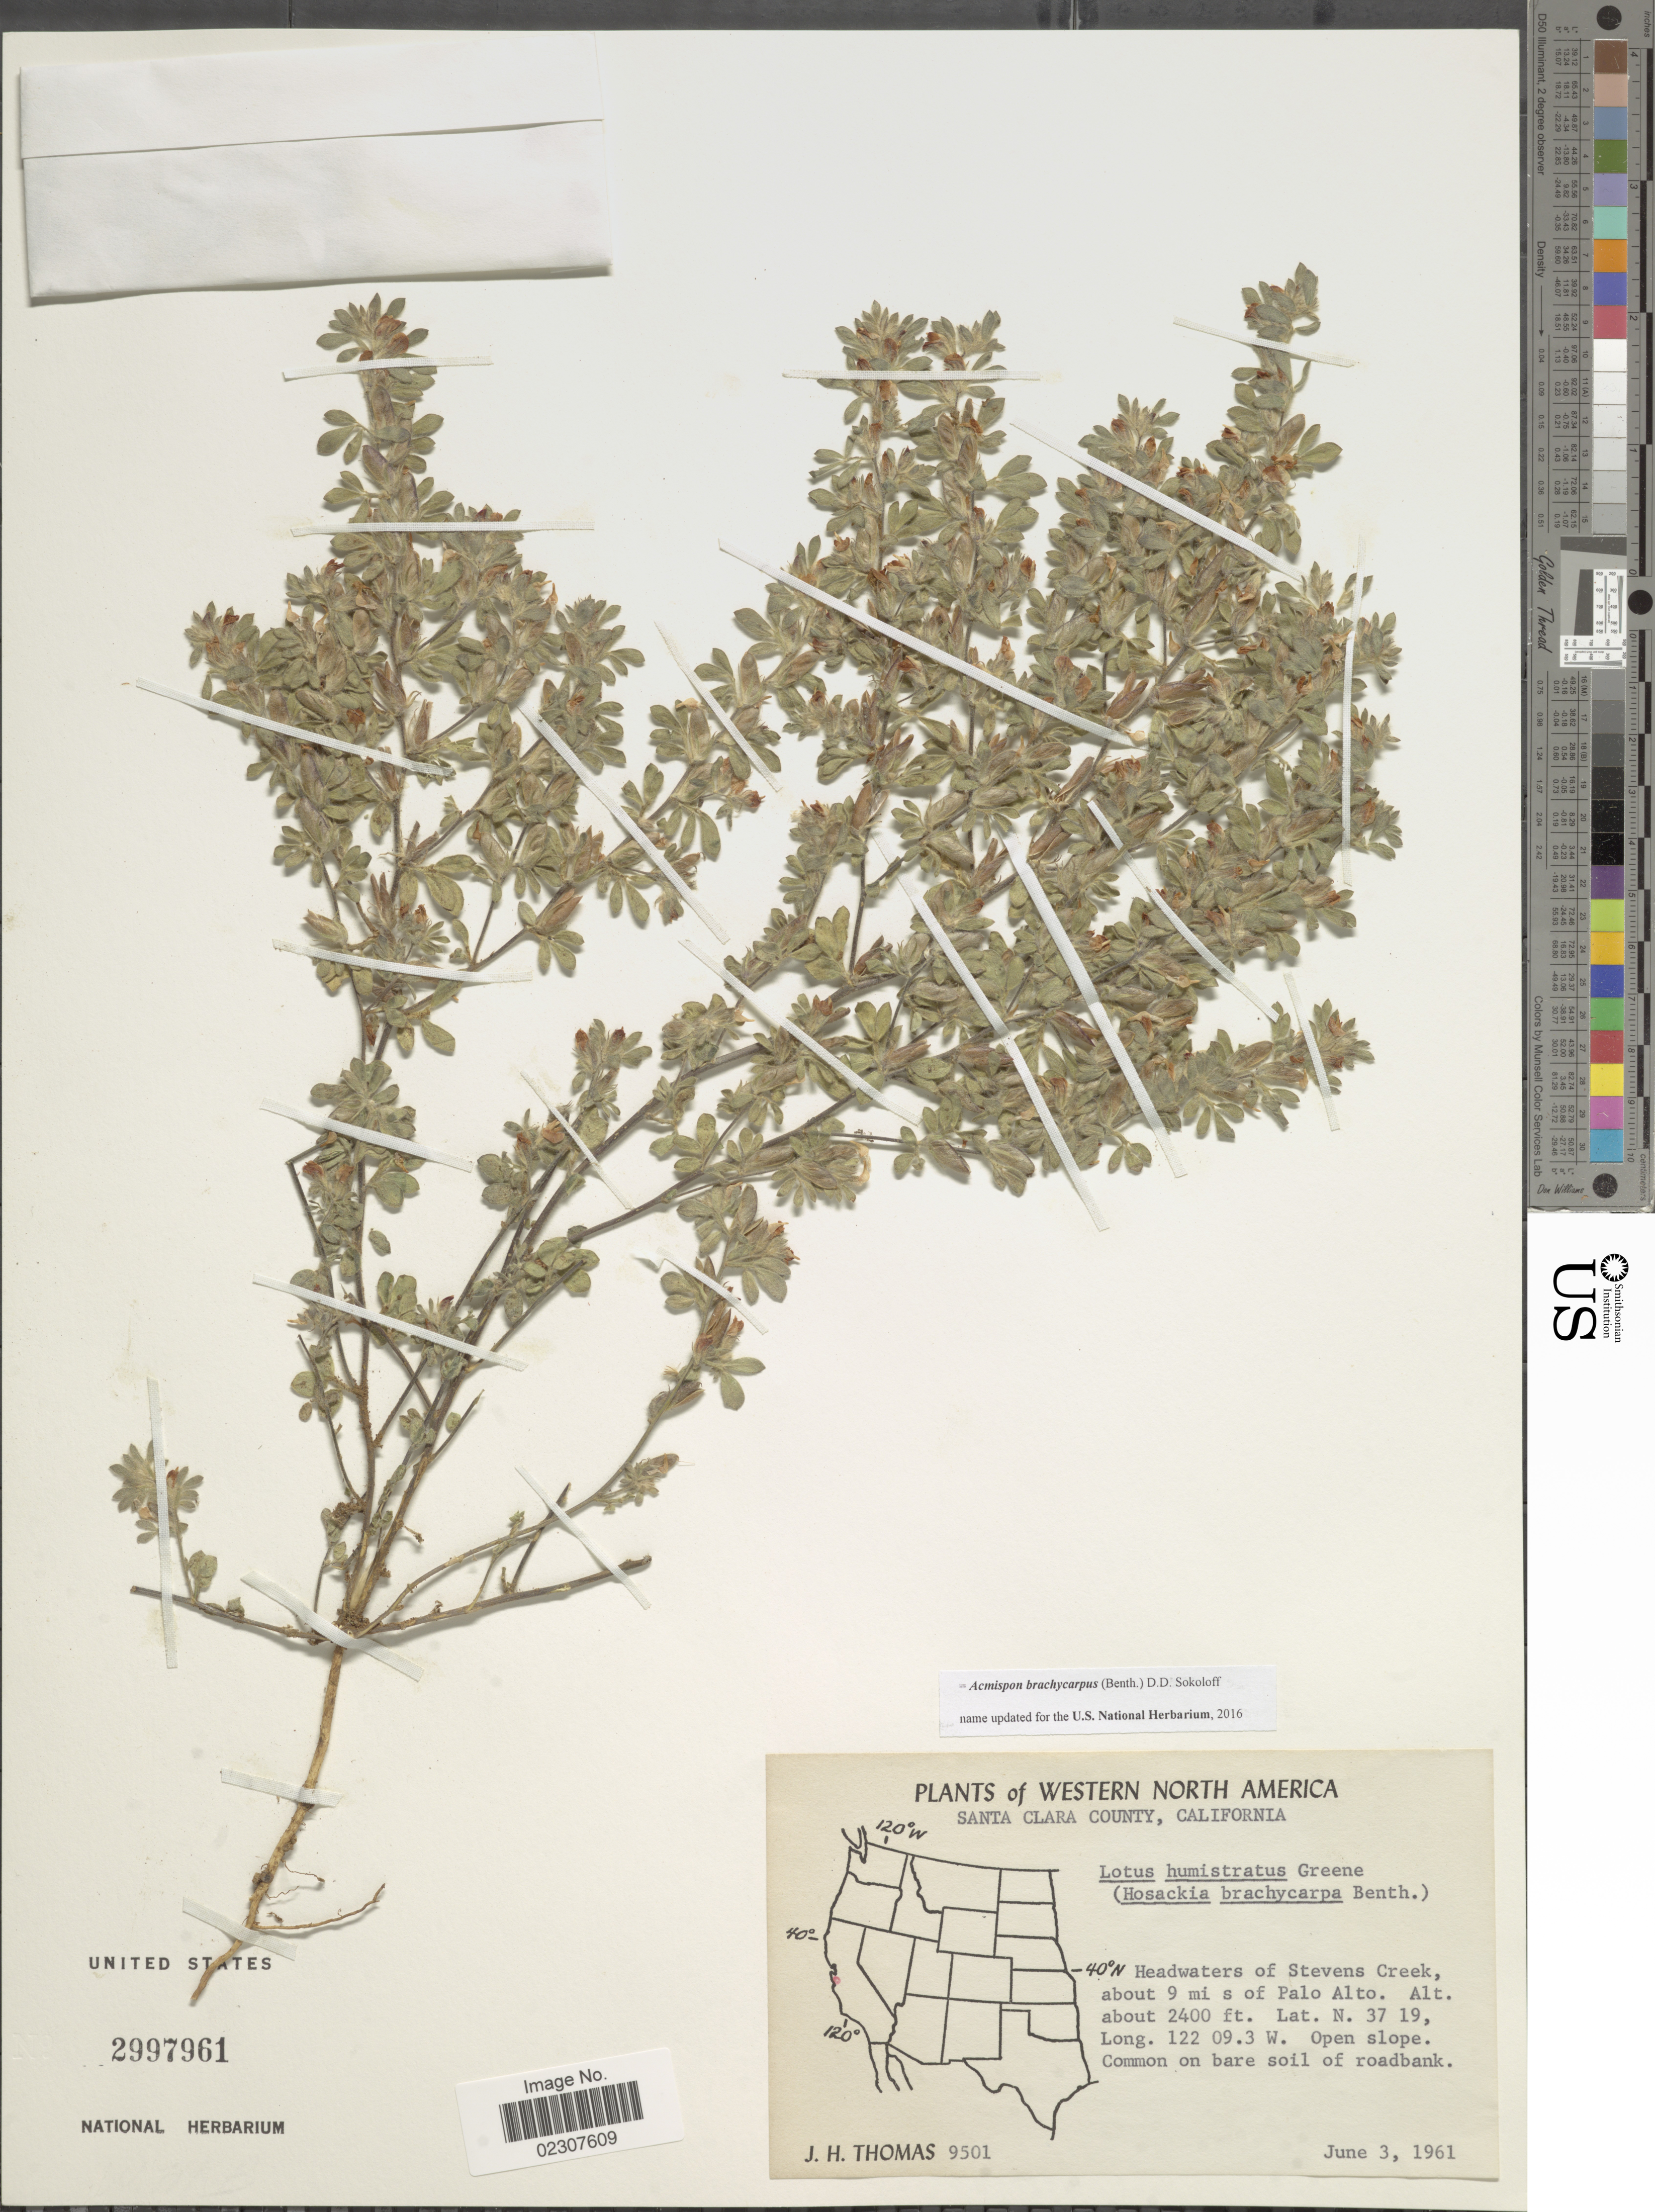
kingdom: Plantae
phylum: Tracheophyta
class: Magnoliopsida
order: Fabales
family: Fabaceae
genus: Acmispon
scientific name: Acmispon brachycarpus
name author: (Benth.) D.D. Sokoloff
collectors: J. H. Thomas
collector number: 9501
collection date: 1961-06-03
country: United States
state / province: California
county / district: Santa Clara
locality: Western North America, Santa Clara County, Headwaters of Stevens Creek, about 9 mi s of Palo Alto. Open slope. Common on bare soil of roadbank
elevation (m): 732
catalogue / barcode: US 2997961